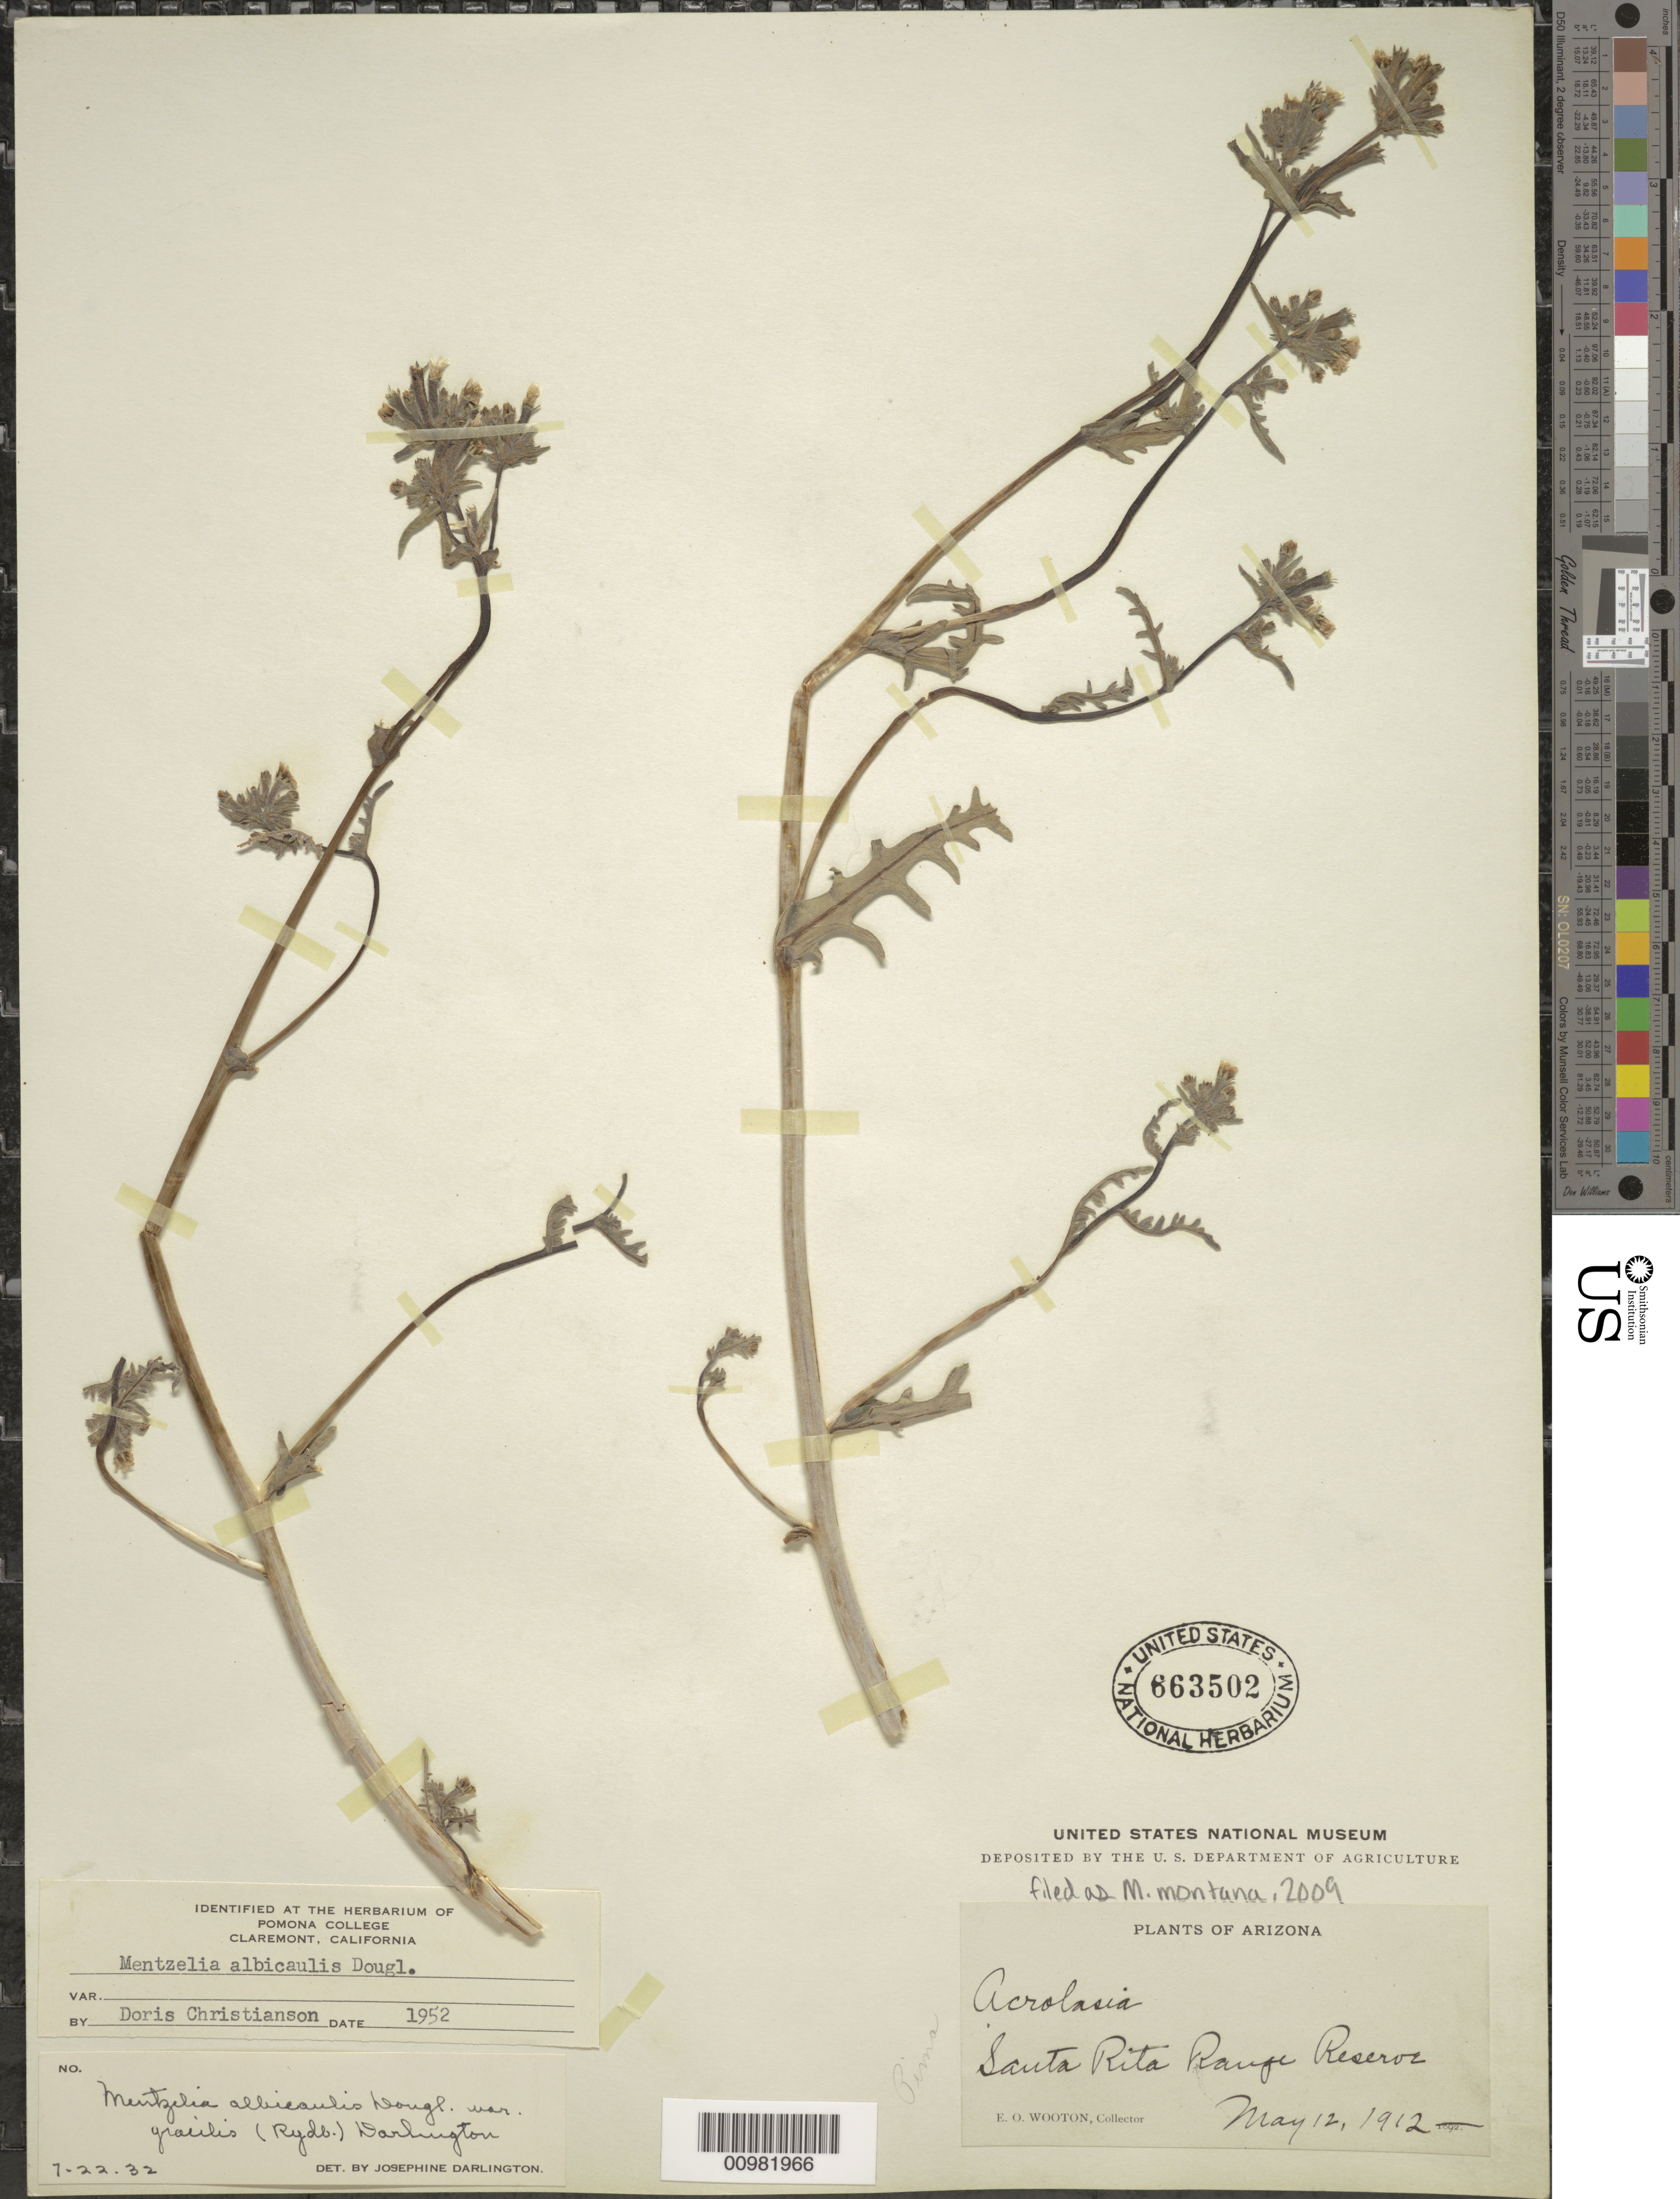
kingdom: Plantae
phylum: Tracheophyta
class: Magnoliopsida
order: Cornales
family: Loasaceae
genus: Mentzelia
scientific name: Mentzelia montana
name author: (Davidson) Davidson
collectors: E. O. Wooton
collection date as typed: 12 May 1912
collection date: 1912-05-12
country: United States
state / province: Arizona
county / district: Pima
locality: Santa Rita Range Reserve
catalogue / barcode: US 663502